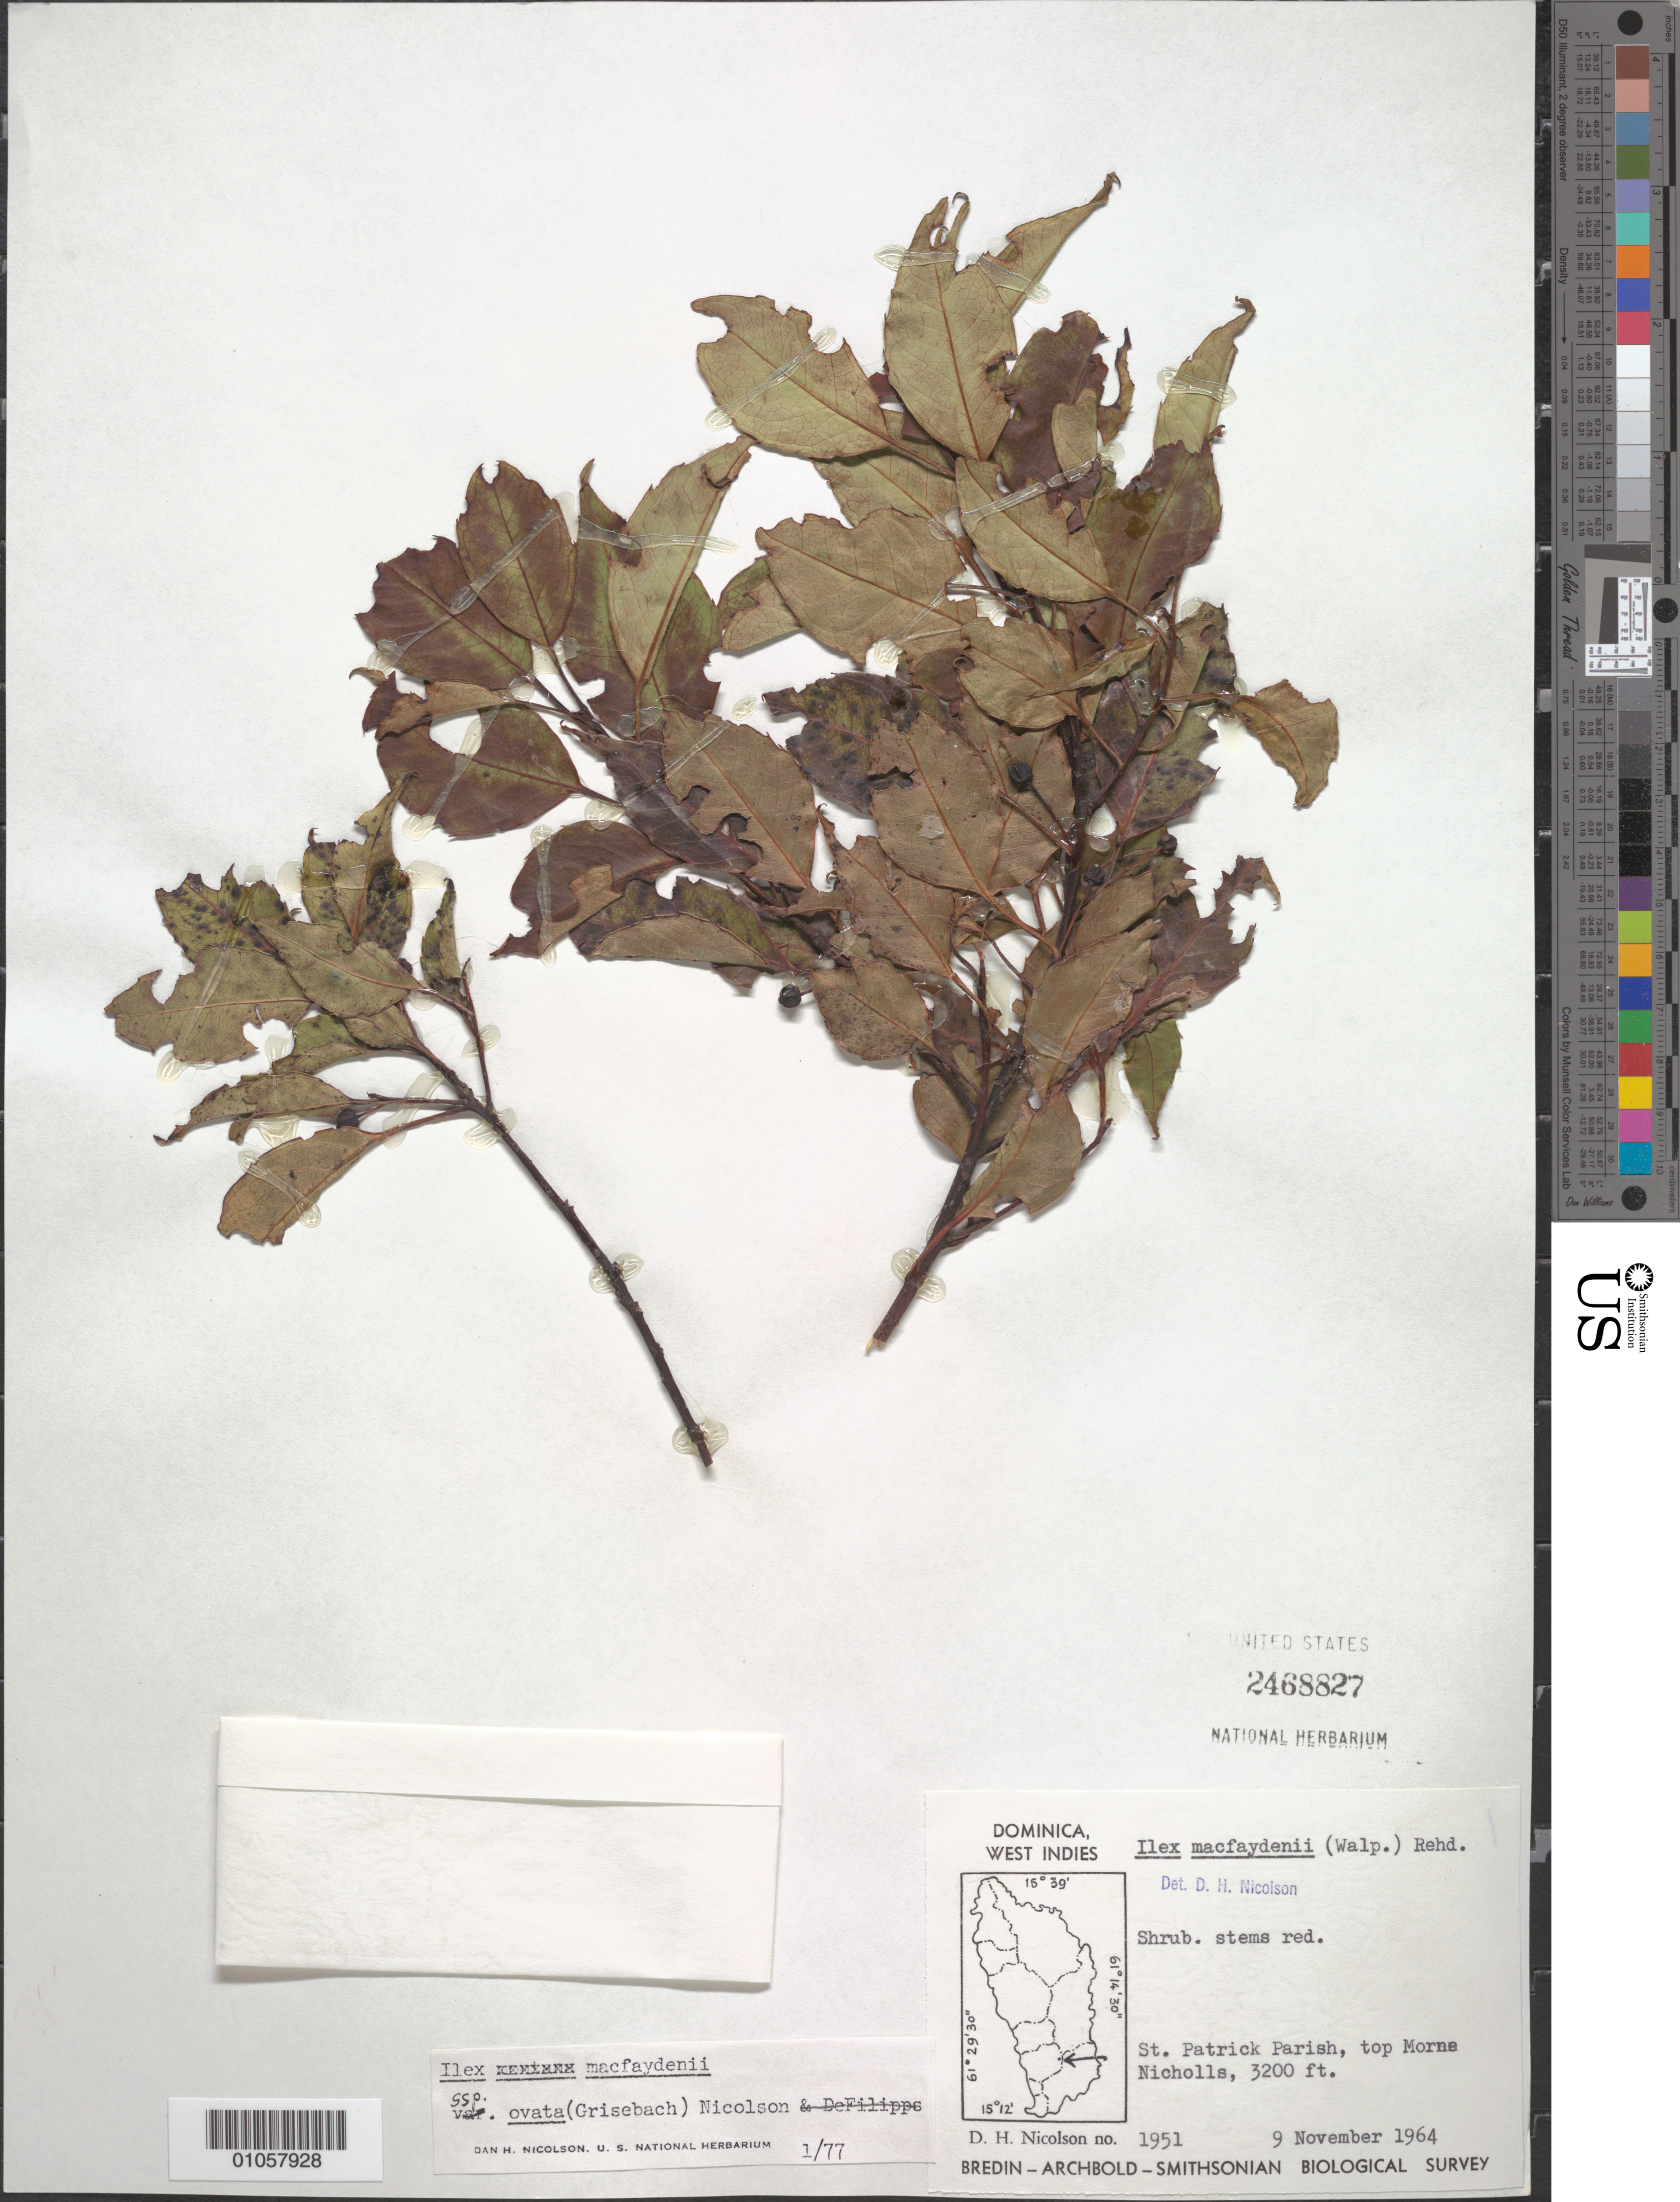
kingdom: Plantae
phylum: Tracheophyta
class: Magnoliopsida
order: Aquifoliales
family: Aquifoliaceae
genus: Ilex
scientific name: Ilex macfaydenii subsp. ovata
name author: (Griseb.) Nicolson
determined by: Nicolson, Dan H.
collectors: D. H. Nicolson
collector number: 1951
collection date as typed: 09 Nov 1964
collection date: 1964-11-09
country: Dominica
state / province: St. Patrick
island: Dominica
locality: Morne Nicolls, top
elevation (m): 975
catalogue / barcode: US 2468827